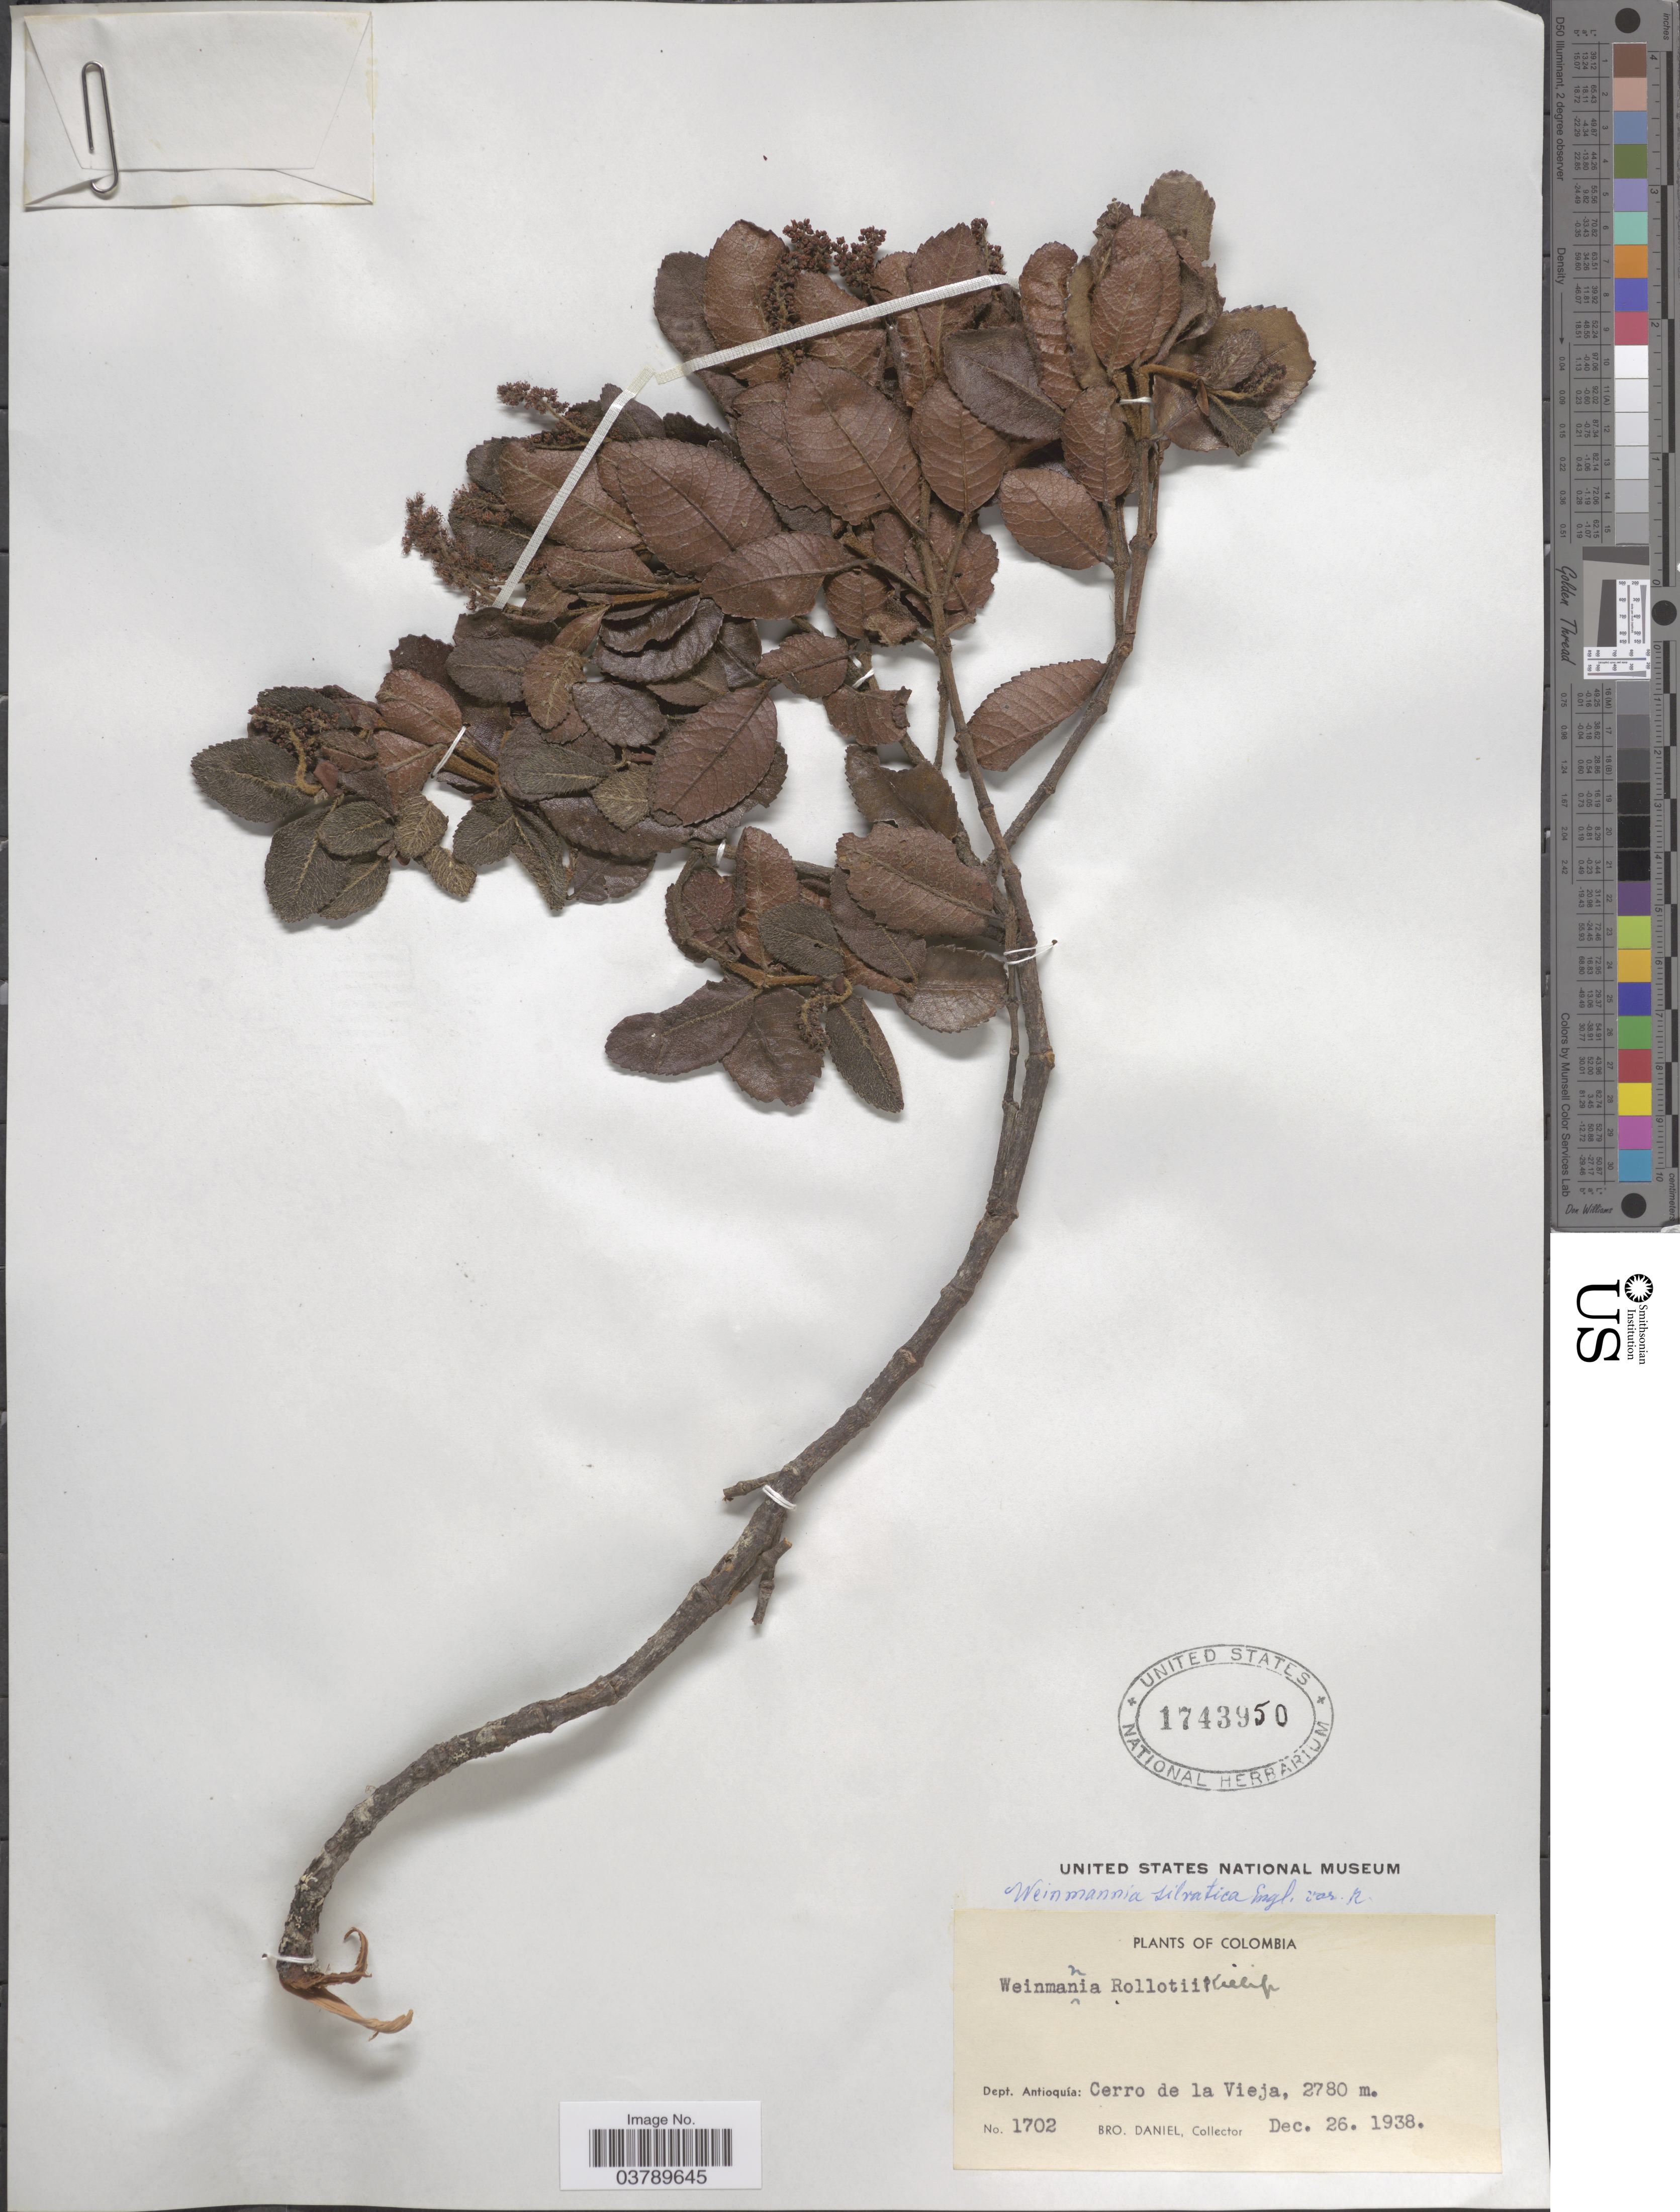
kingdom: Plantae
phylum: Tracheophyta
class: Magnoliopsida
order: Oxalidales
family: Cunoniaceae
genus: Weinmannia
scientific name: Weinmannia rollottii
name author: Killip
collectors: Bro. Daniel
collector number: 1702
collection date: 1938-12-26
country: Colombia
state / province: Antioquia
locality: Dept. Antioquía: Cerro de la Vieja.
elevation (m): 2780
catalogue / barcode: US 1743950